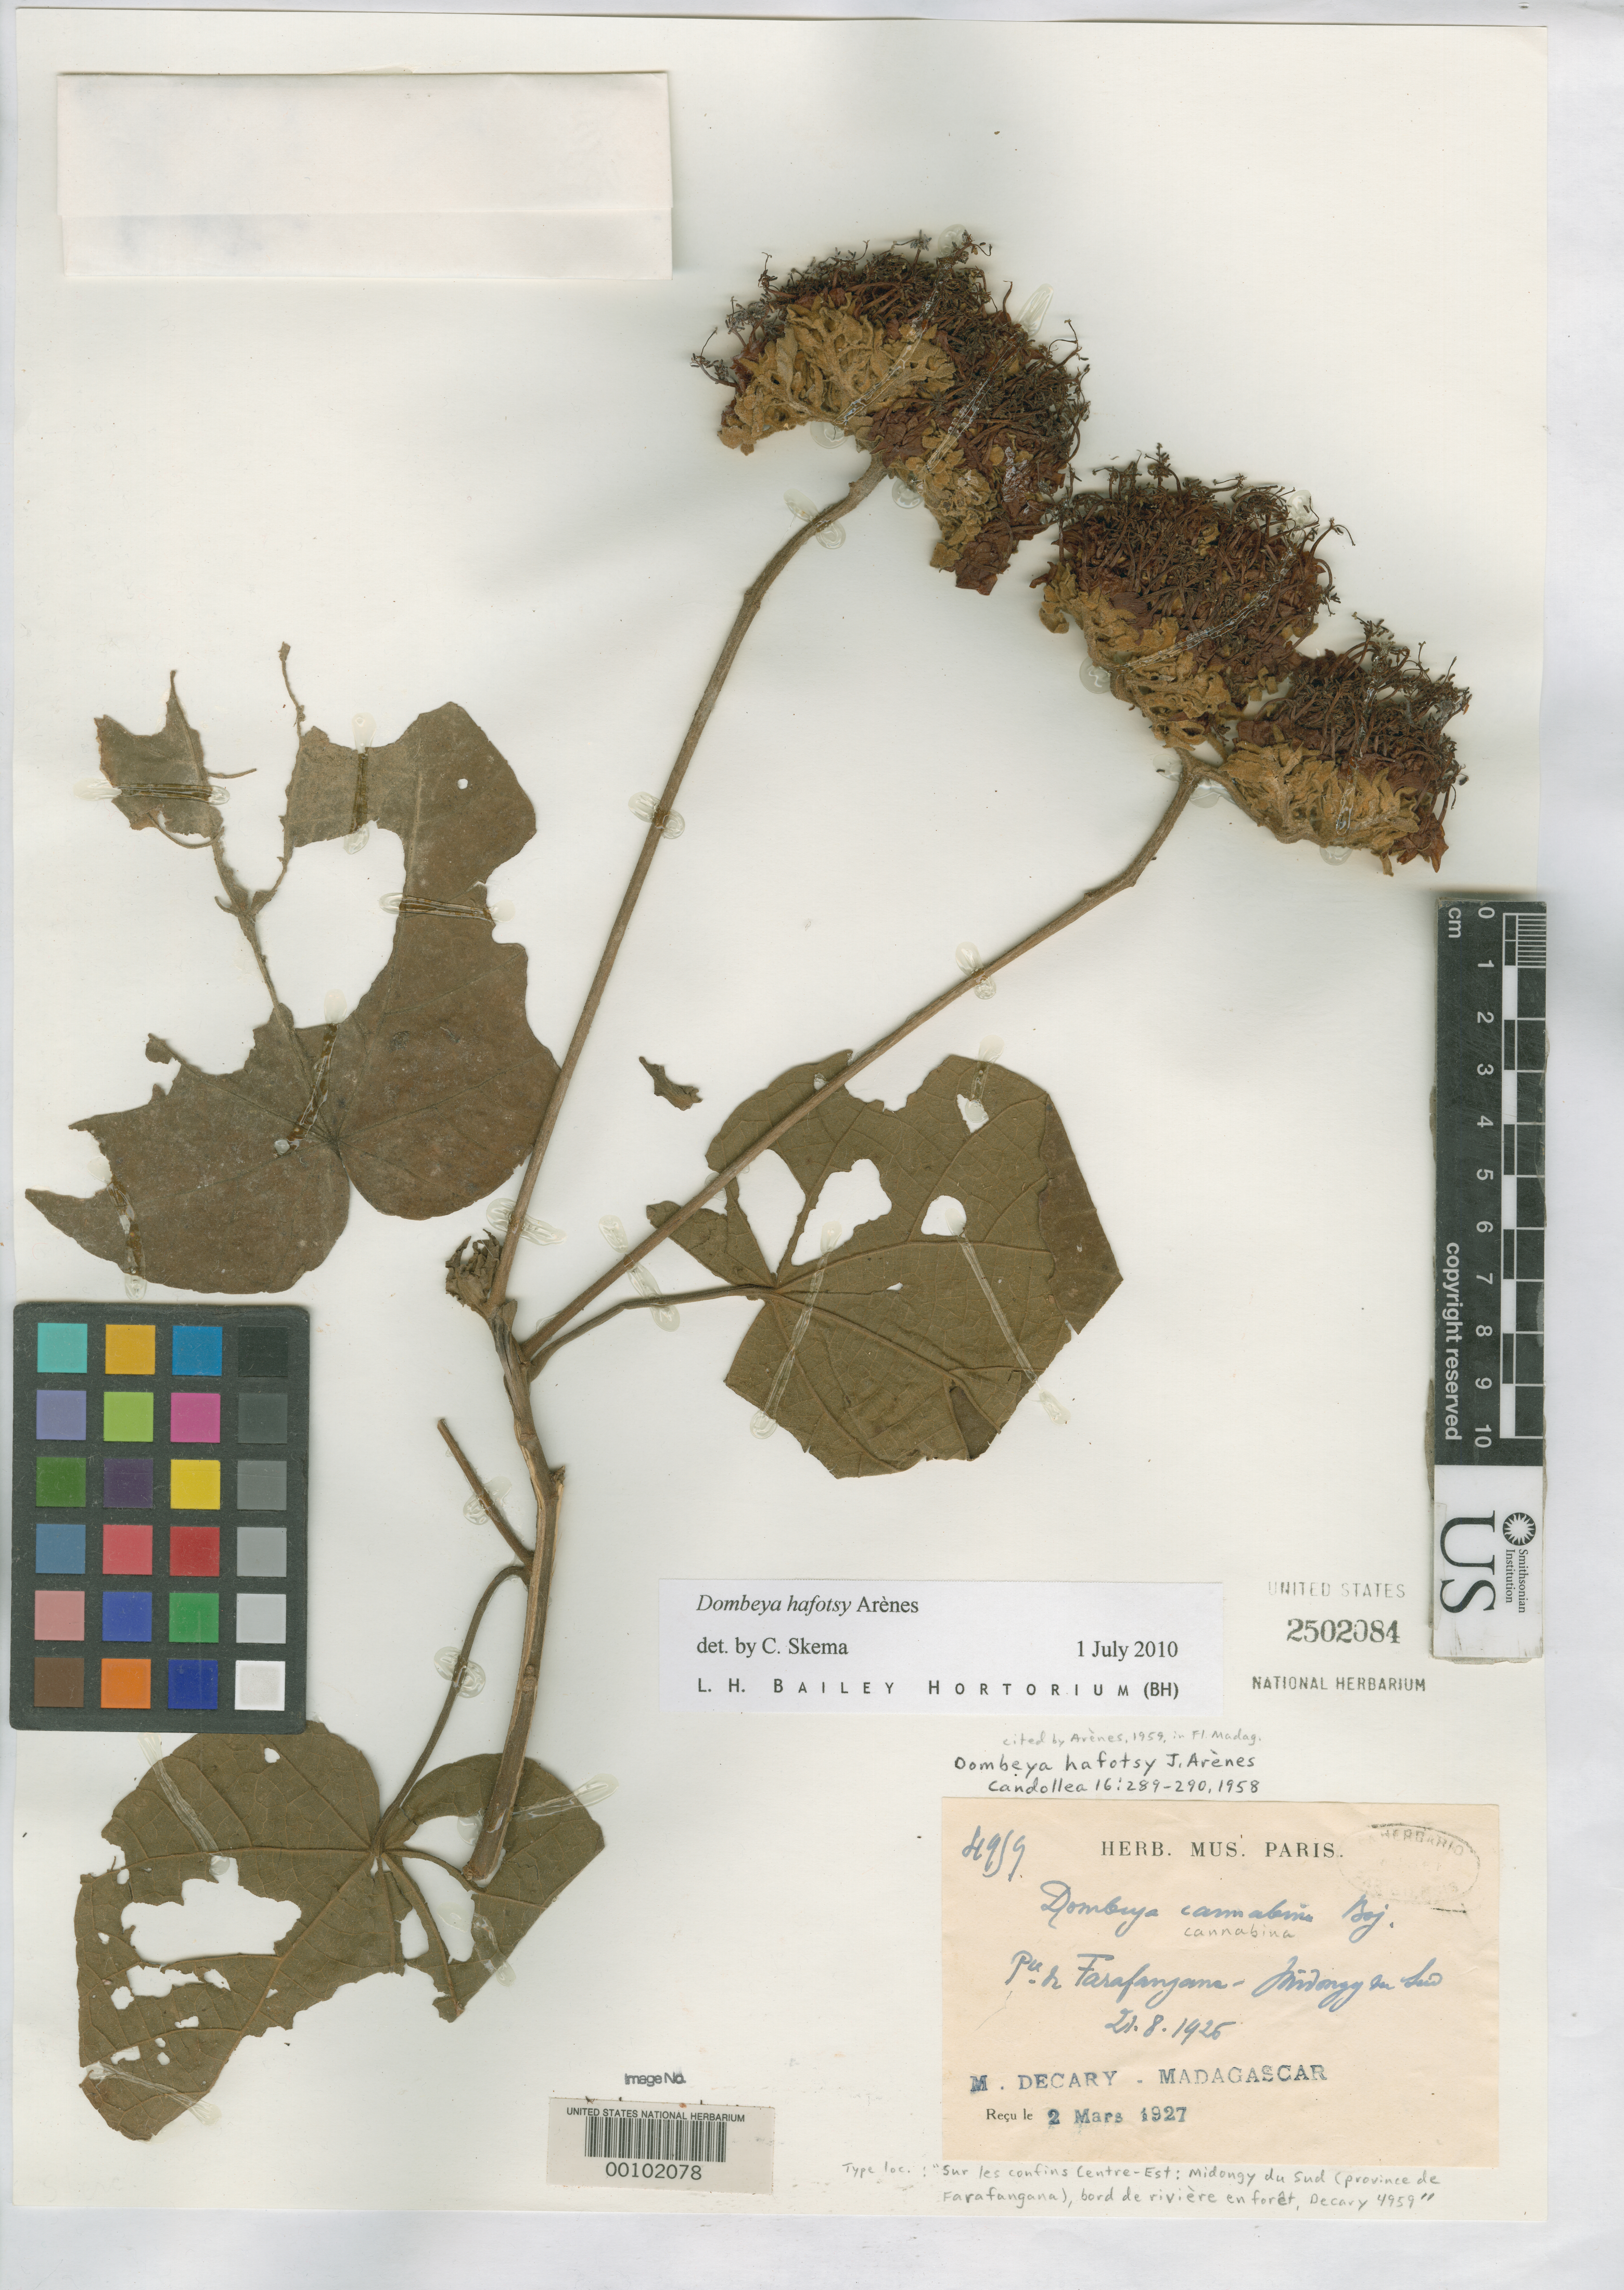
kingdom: Plantae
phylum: Tracheophyta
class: Magnoliopsida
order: Malvales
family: Malvaceae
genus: Dombeya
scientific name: Dombeya hafotsy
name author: Arènes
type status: Isotype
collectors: R. Decary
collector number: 4959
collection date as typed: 21 Aug 1926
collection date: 1926-08-21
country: Madagascar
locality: Farafangana, Midongy du Sud.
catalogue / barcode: US 2502084